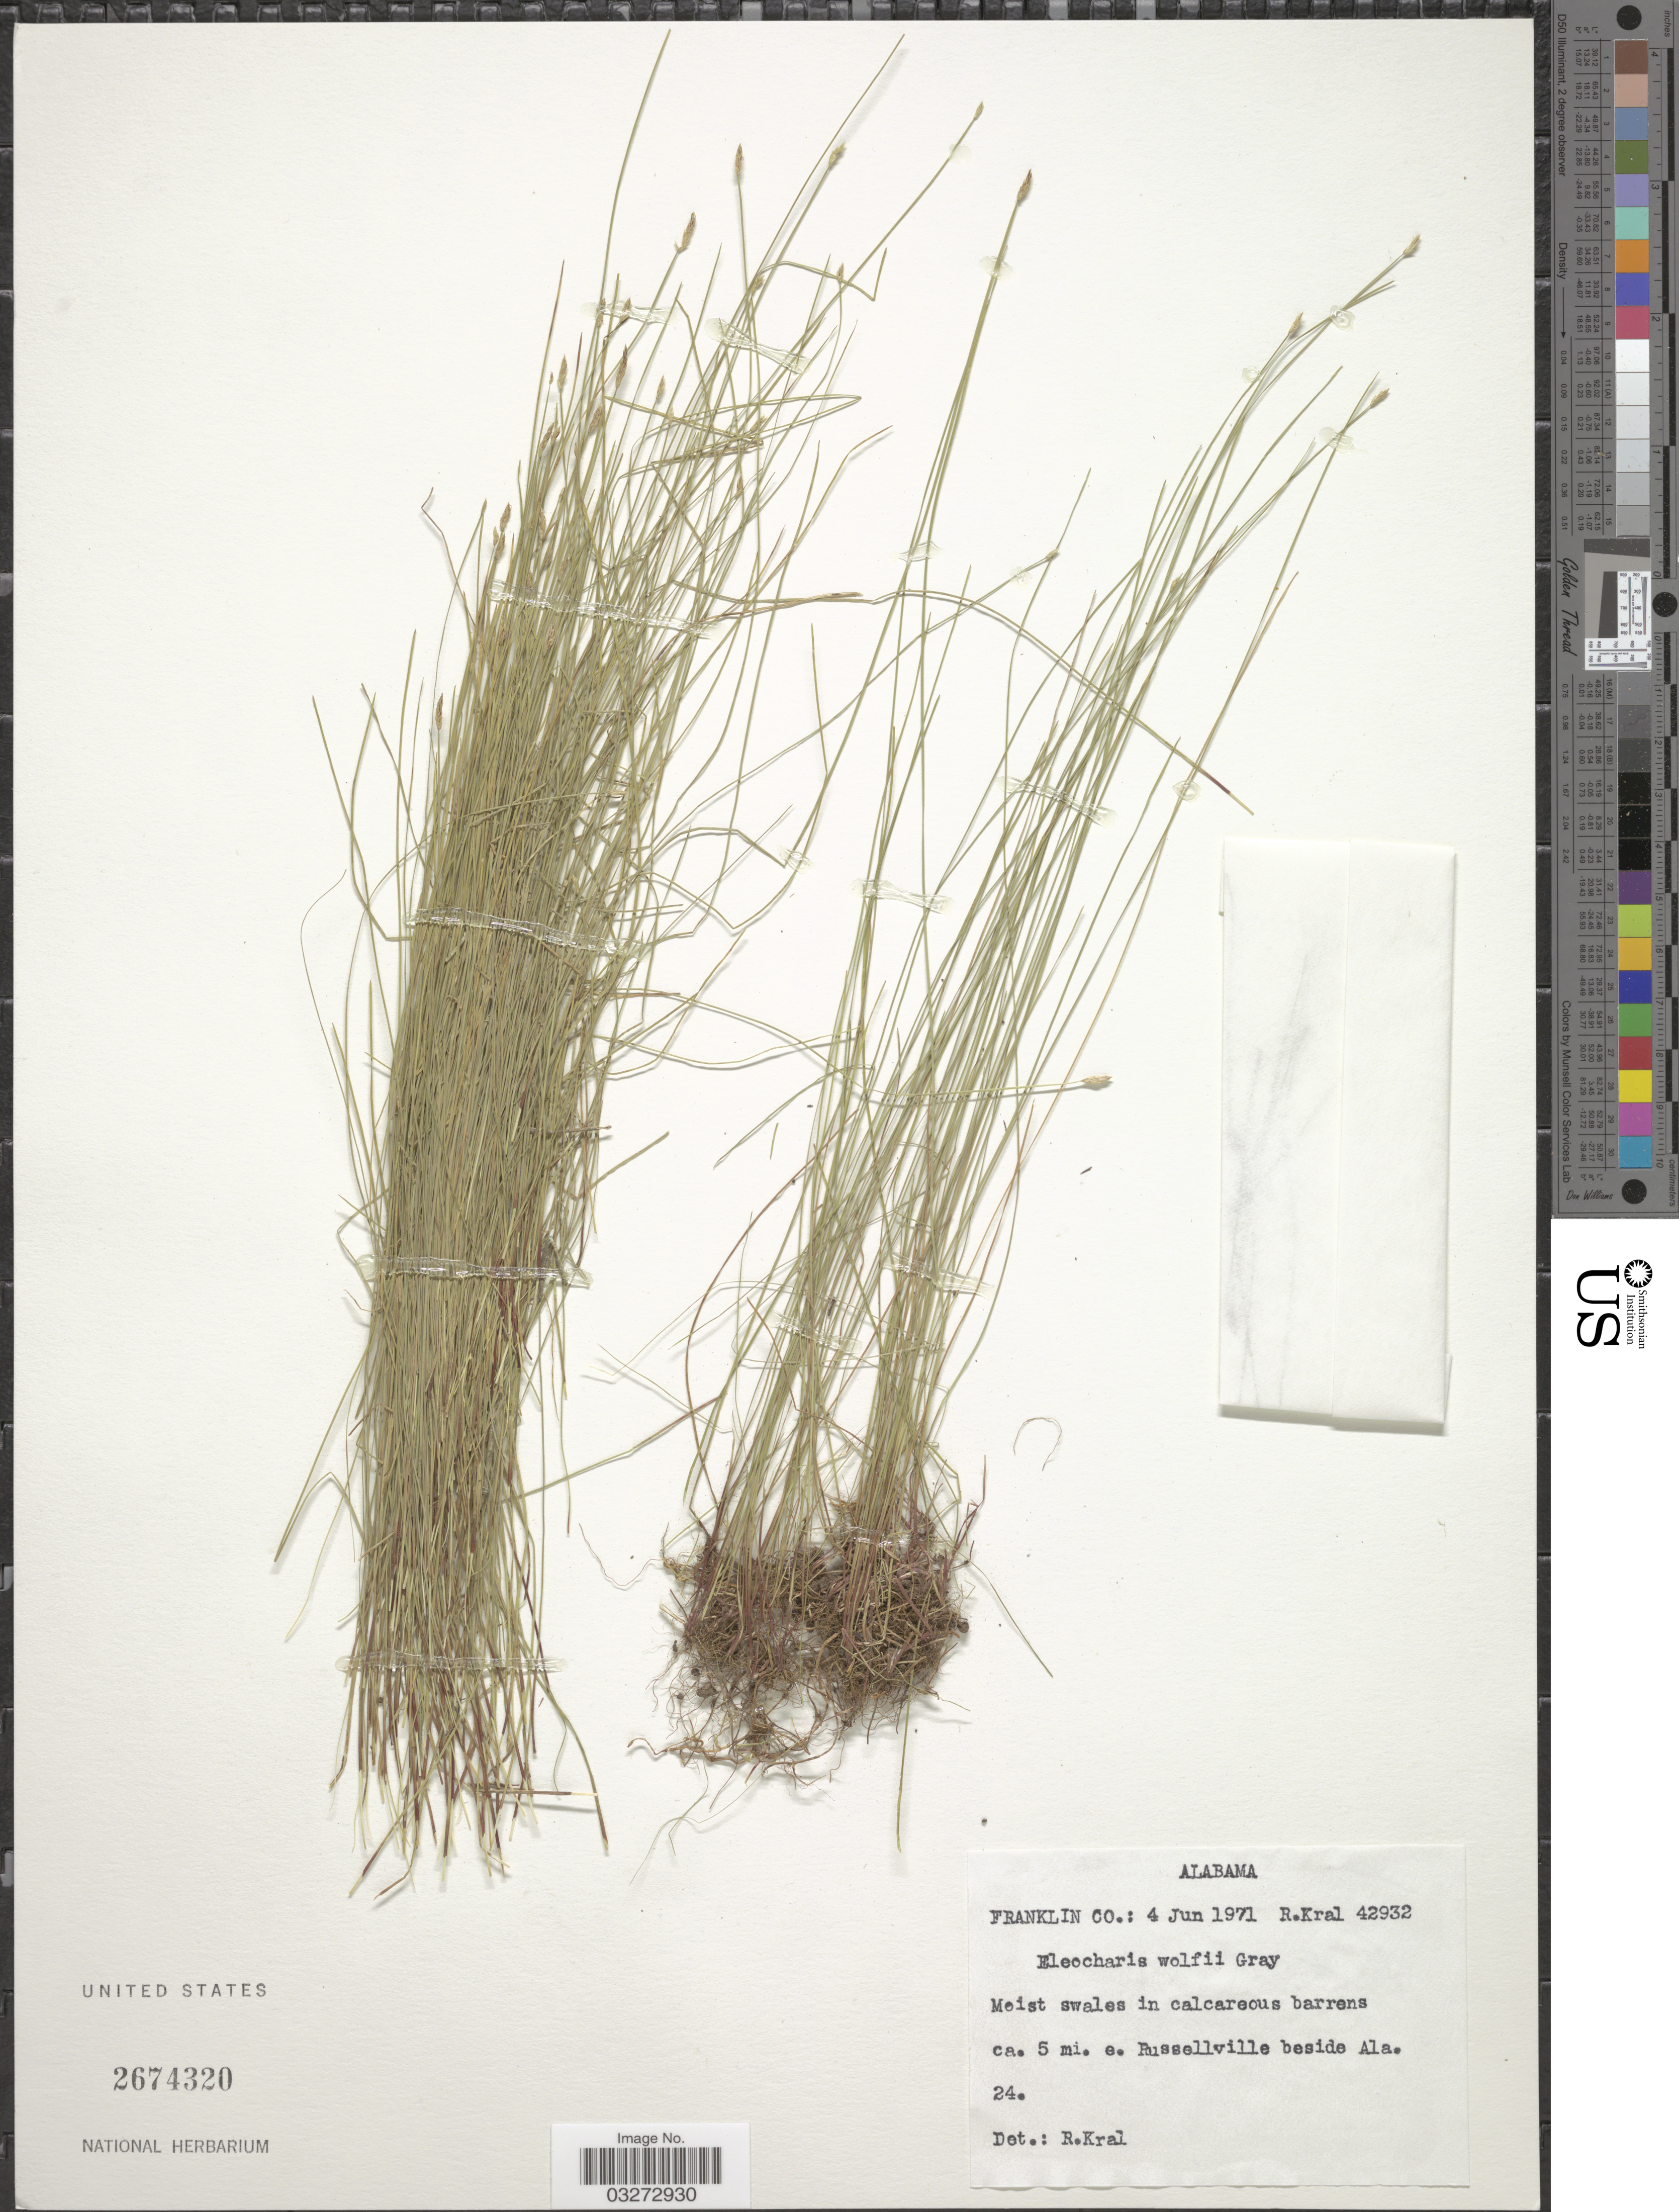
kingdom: Plantae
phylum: Tracheophyta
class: Liliopsida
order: Poales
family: Cyperaceae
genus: Eleocharis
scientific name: Eleocharis wolfii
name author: (A. Gray) A. Gray ex Britton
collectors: R. Kral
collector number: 42932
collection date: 1971-06-04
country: United States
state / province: Alabama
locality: Franklin Co. Ca. 5 mi. e. Russellville beside Ala.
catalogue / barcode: US 2674320